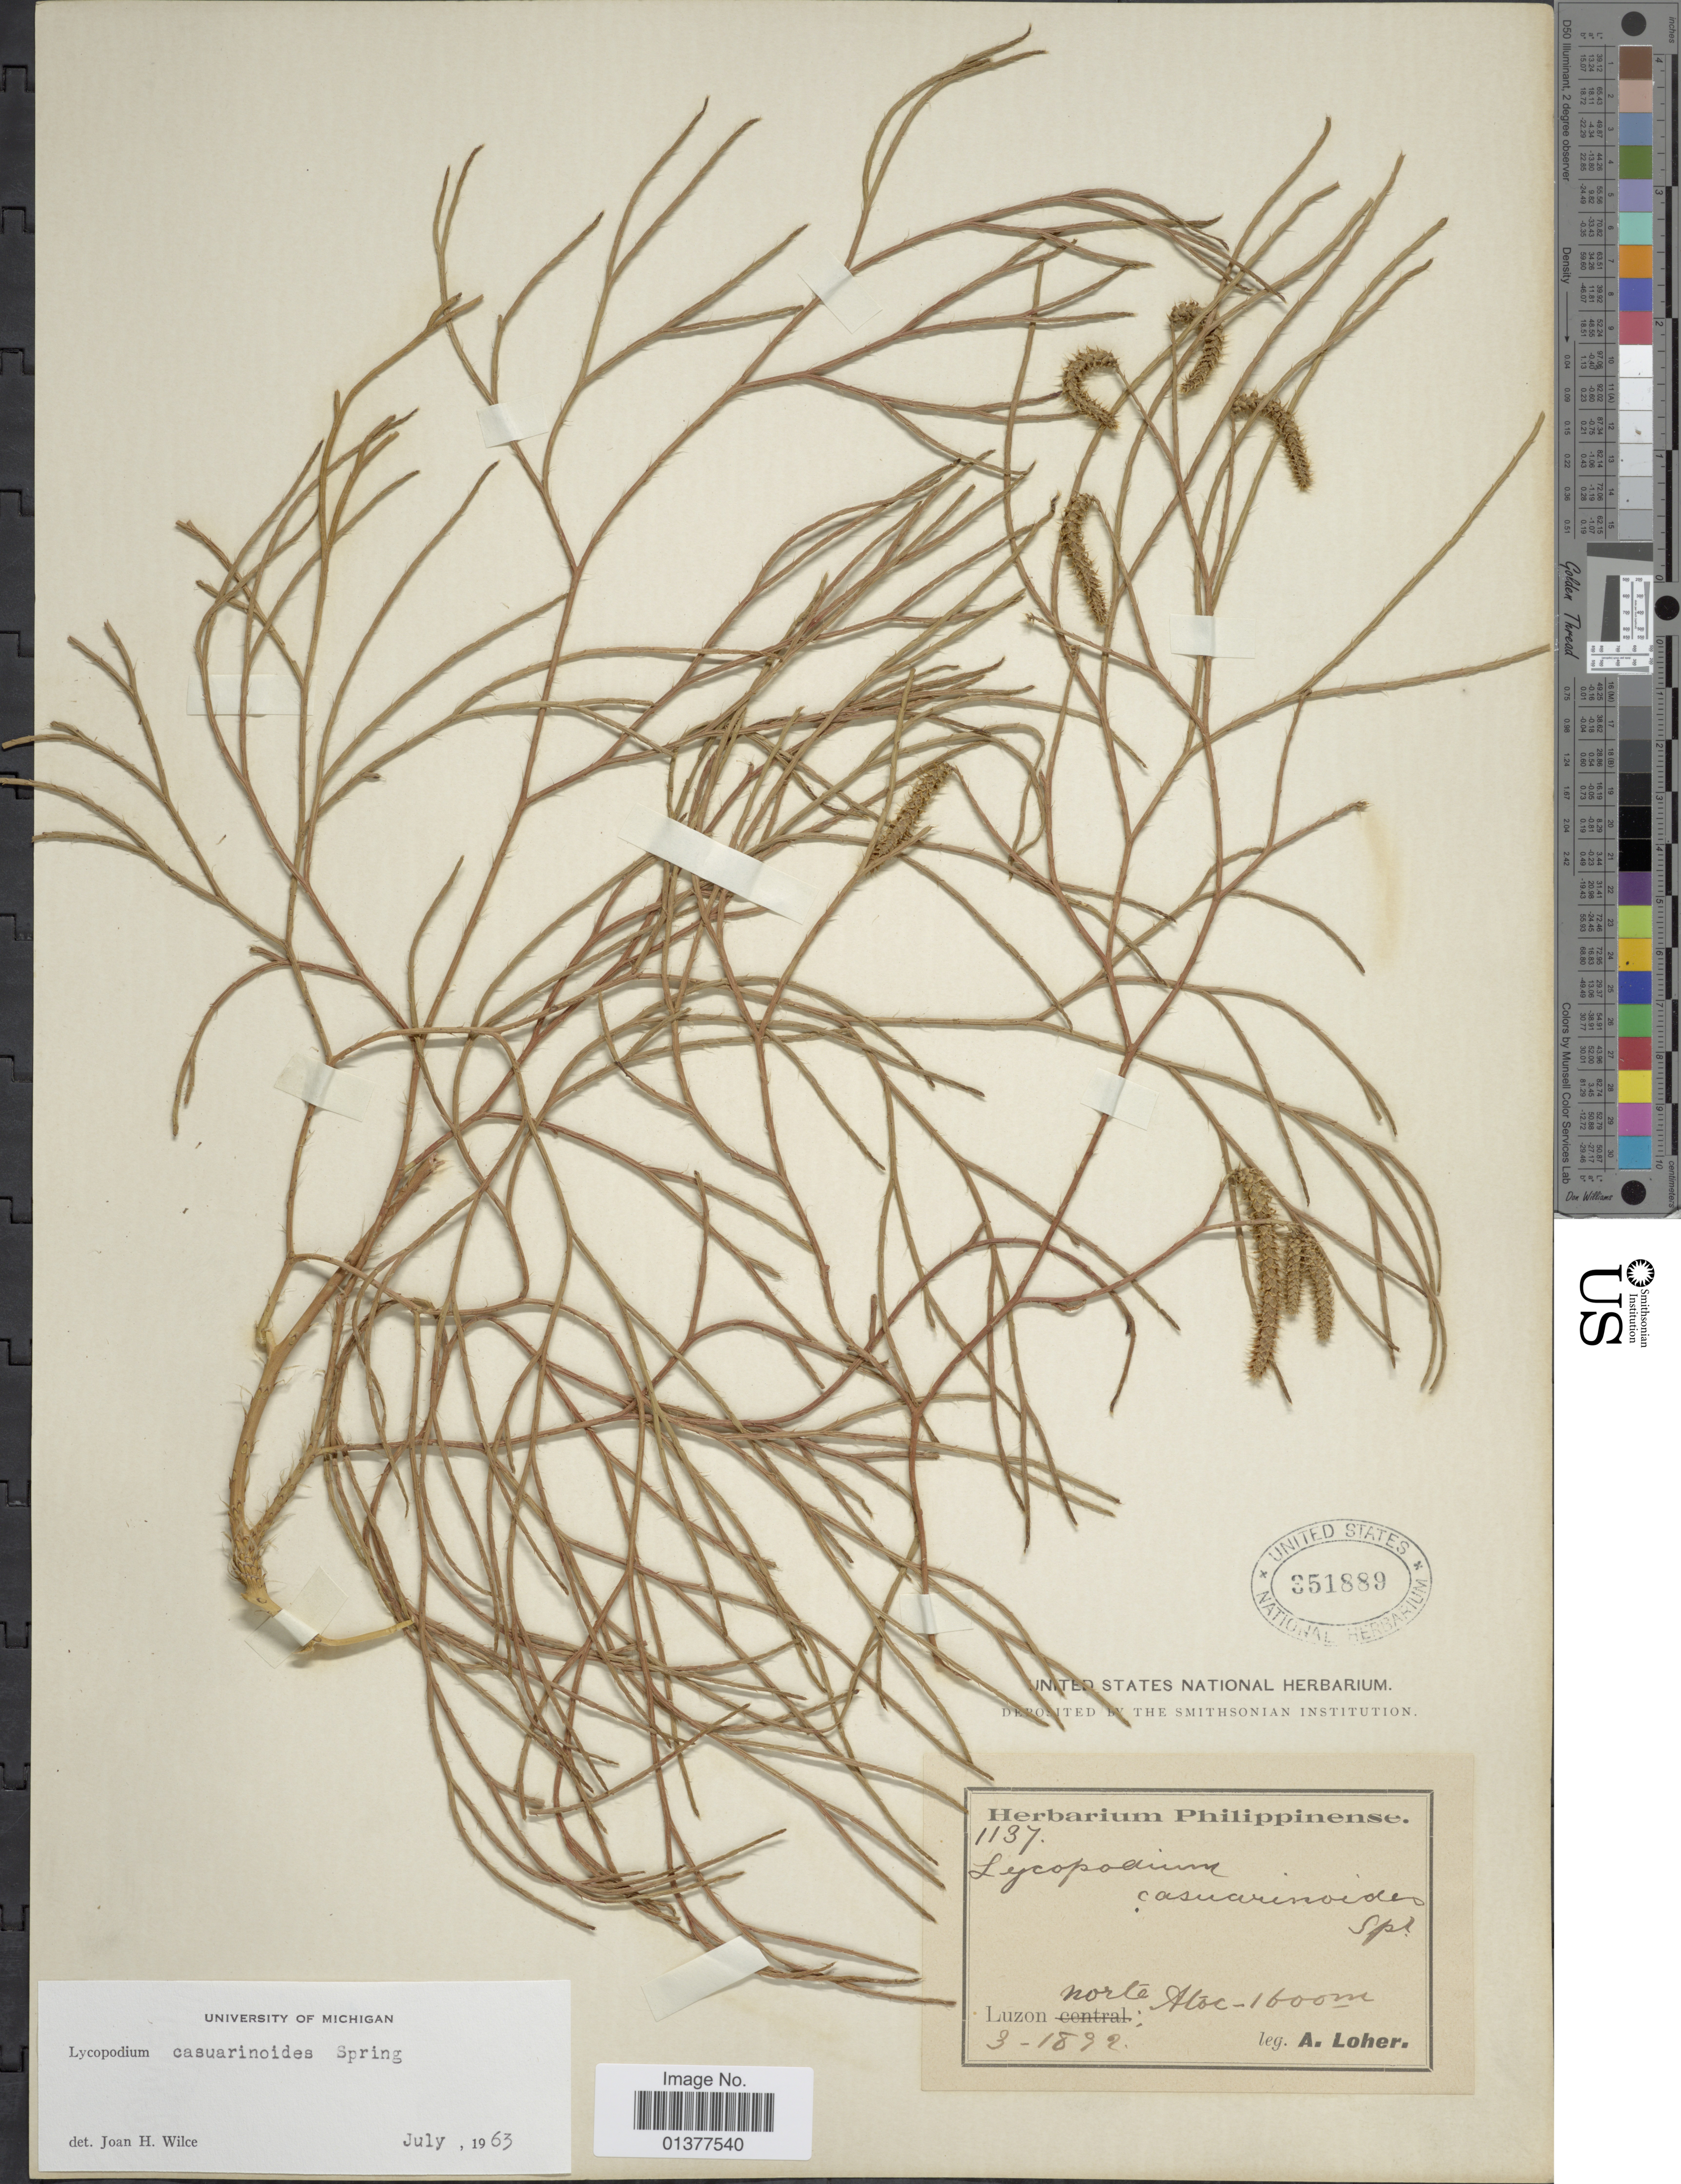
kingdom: Plantae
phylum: Tracheophyta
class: Lycopodiopsida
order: Lycopodiales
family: Lycopodiaceae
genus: Lycopodiastrum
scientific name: Lycopodiastrum casuarinoides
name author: (Spring) Holub ex R.D. Dixit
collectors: A. Loher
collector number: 1137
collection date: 1892-03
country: Philippines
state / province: Central Luzon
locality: Luzon, Norte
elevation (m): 1600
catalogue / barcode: US 351889